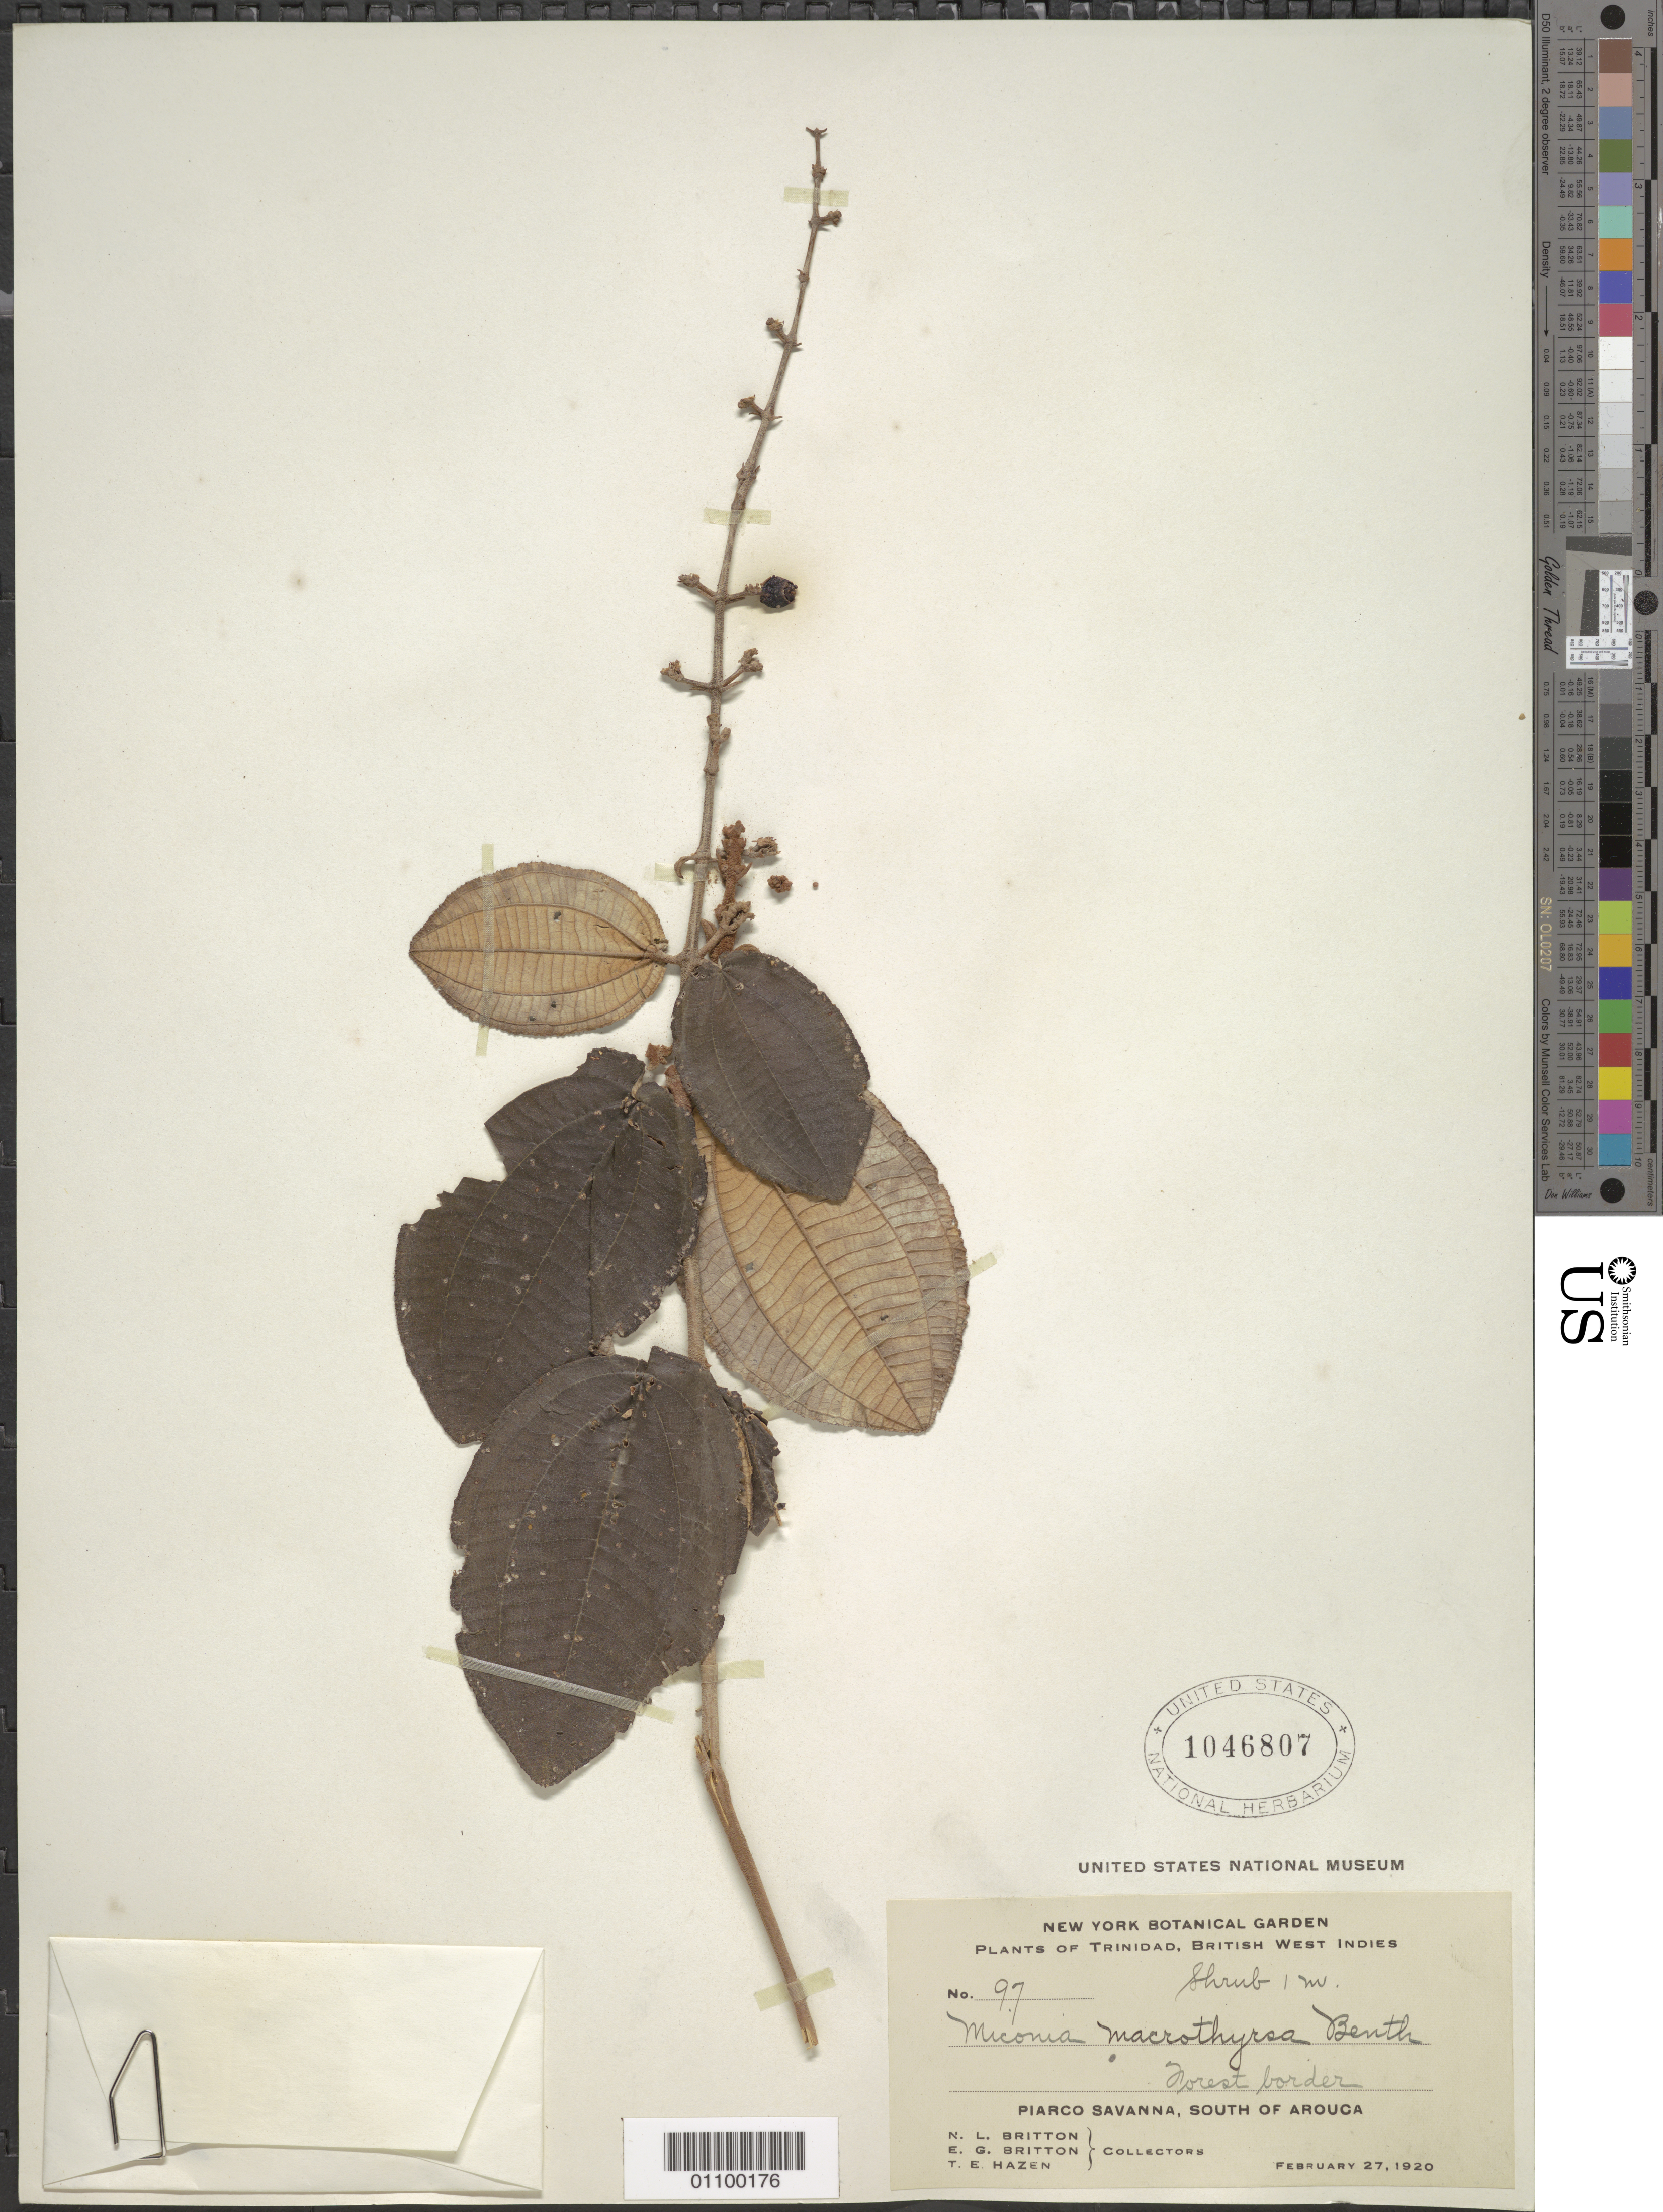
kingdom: Plantae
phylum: Tracheophyta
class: Magnoliopsida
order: Myrtales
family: Melastomataceae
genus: Miconia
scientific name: Miconia macrothyrsa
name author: Benth.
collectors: N. Britton, E. G. Britton & T. E. Hazen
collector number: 97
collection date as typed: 27 Feb 1920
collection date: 1920-02-27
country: Trinidad and Tobago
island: Trinidad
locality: Piarco Savanna, South of Arouca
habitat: forest border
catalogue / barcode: US 1046807